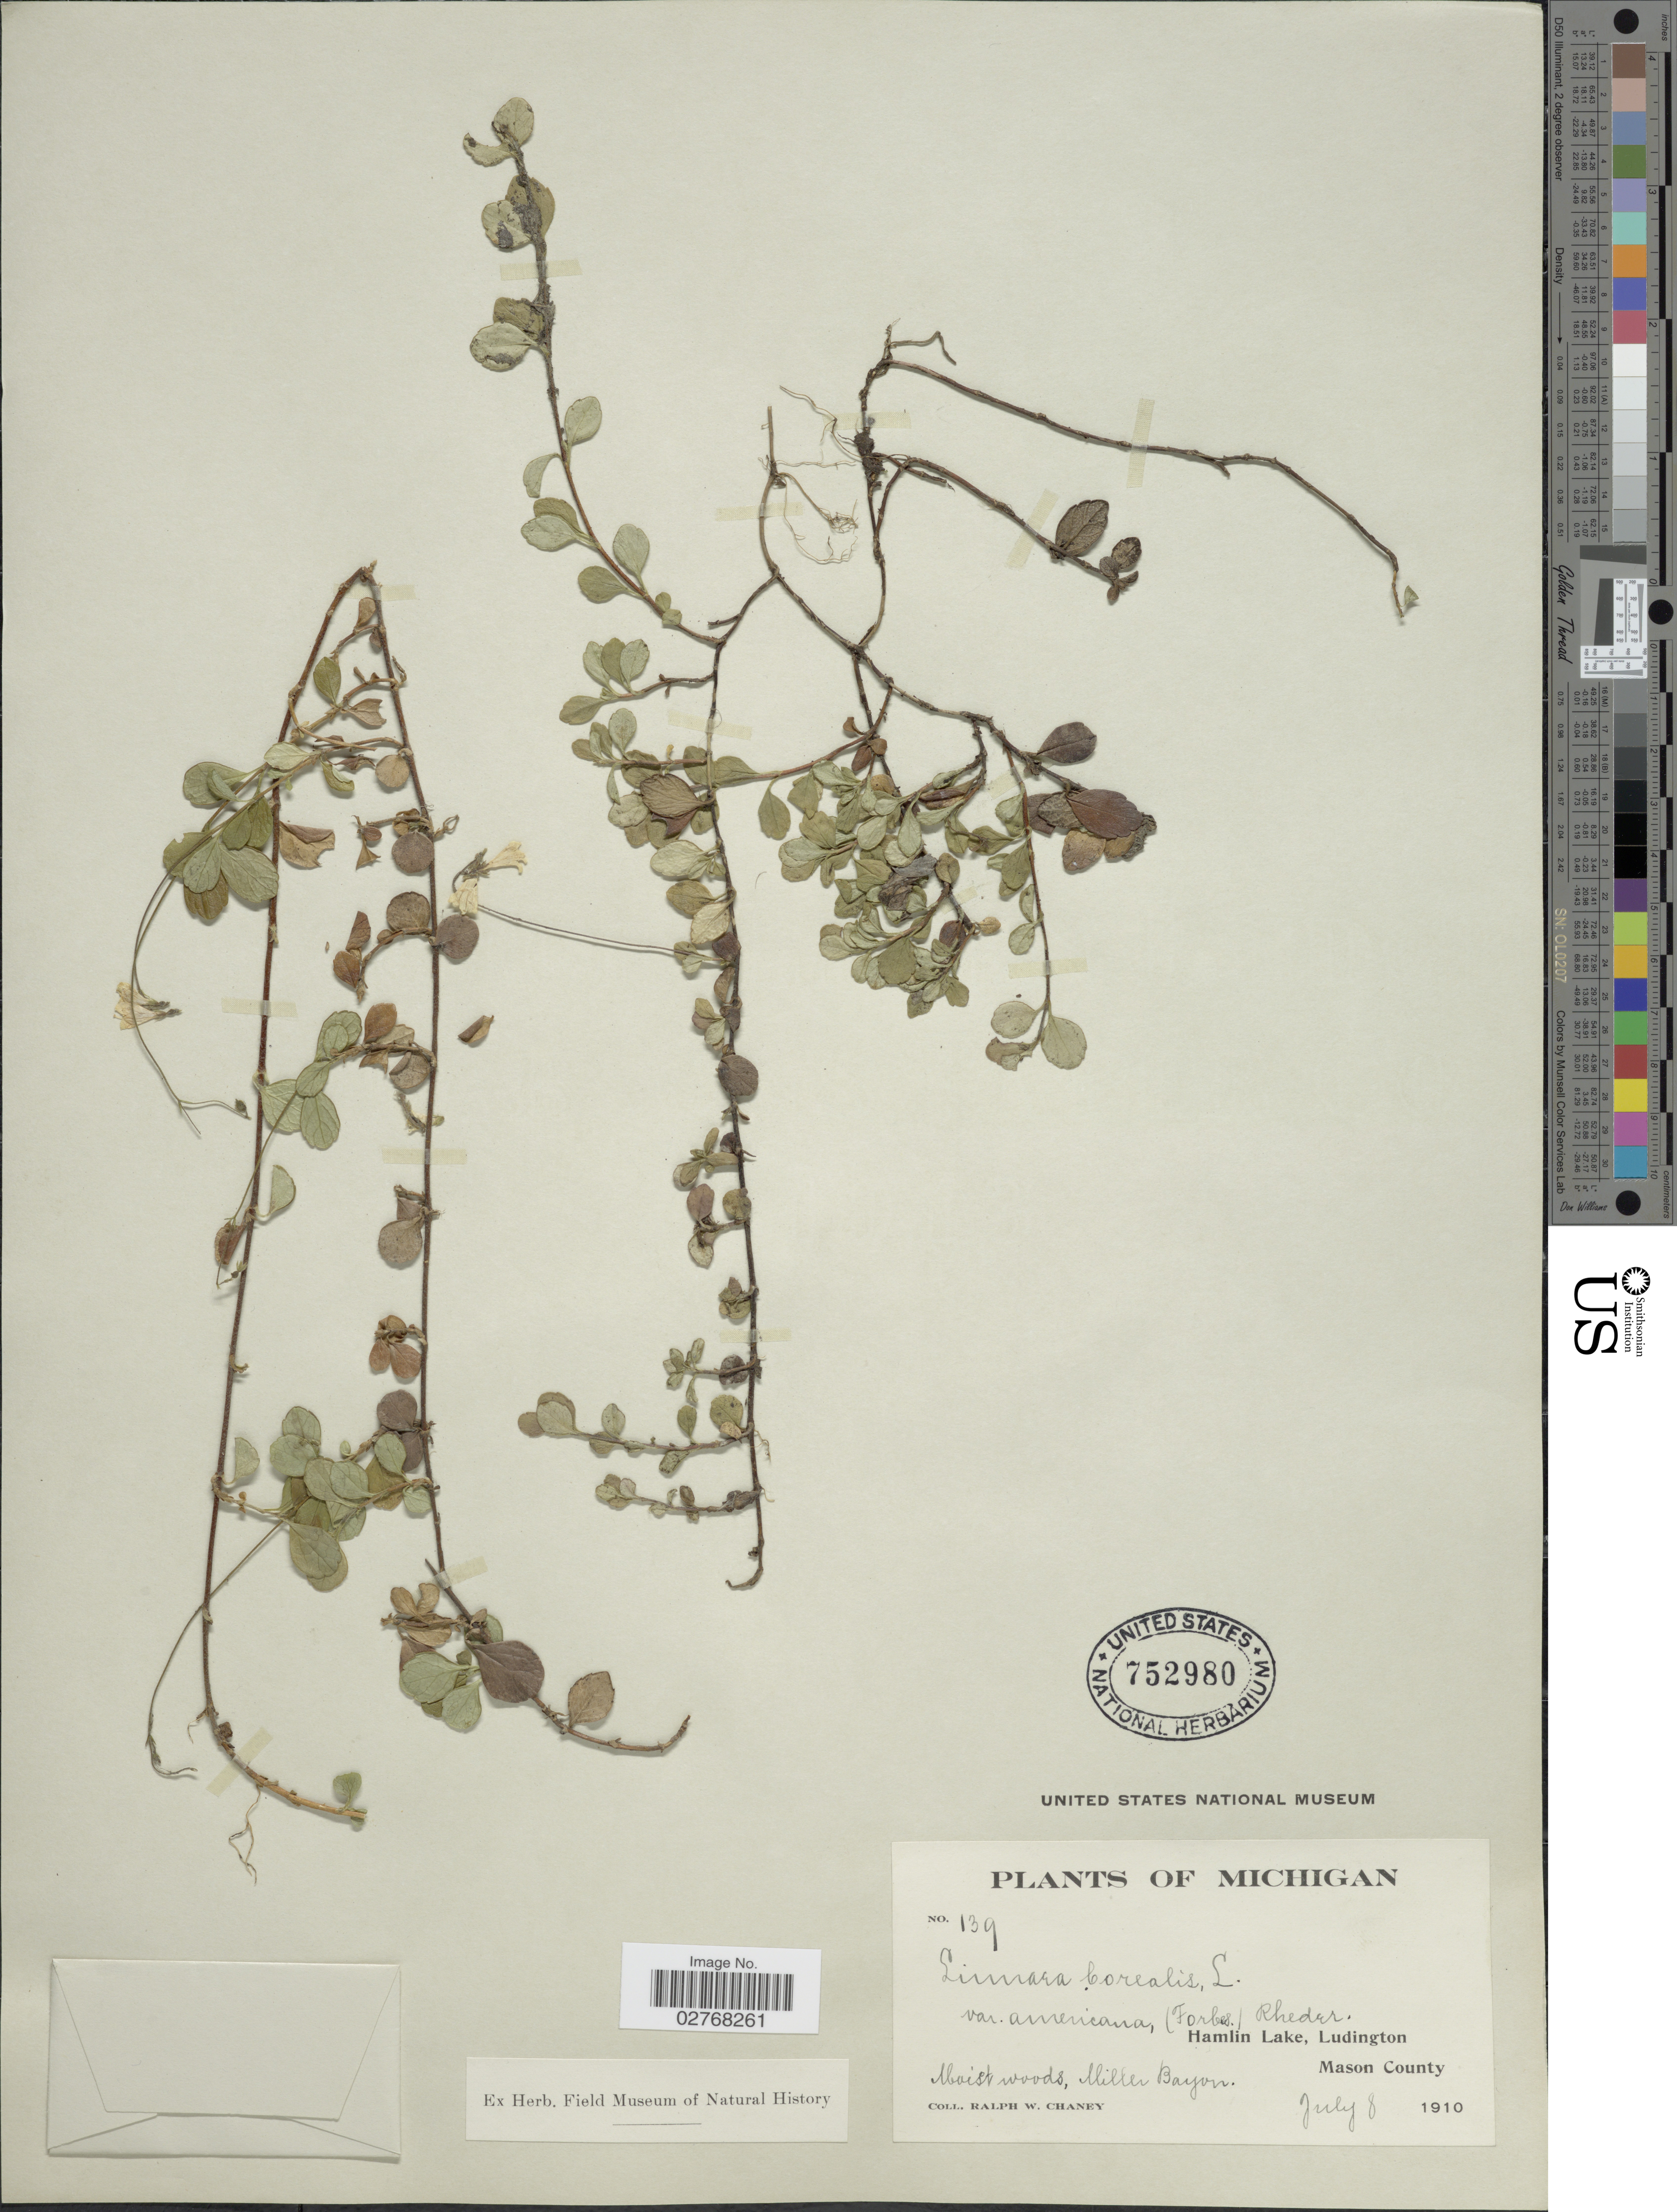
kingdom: Plantae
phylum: Tracheophyta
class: Magnoliopsida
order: Dipsacales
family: Caprifoliaceae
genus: Linnaea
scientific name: Linnaea borealis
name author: L.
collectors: R. Chaney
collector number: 139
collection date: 1910-07-08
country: United States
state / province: Michigan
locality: Hamlin Lake, Ludington. Mason County. Milter Bayon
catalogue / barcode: US 752980